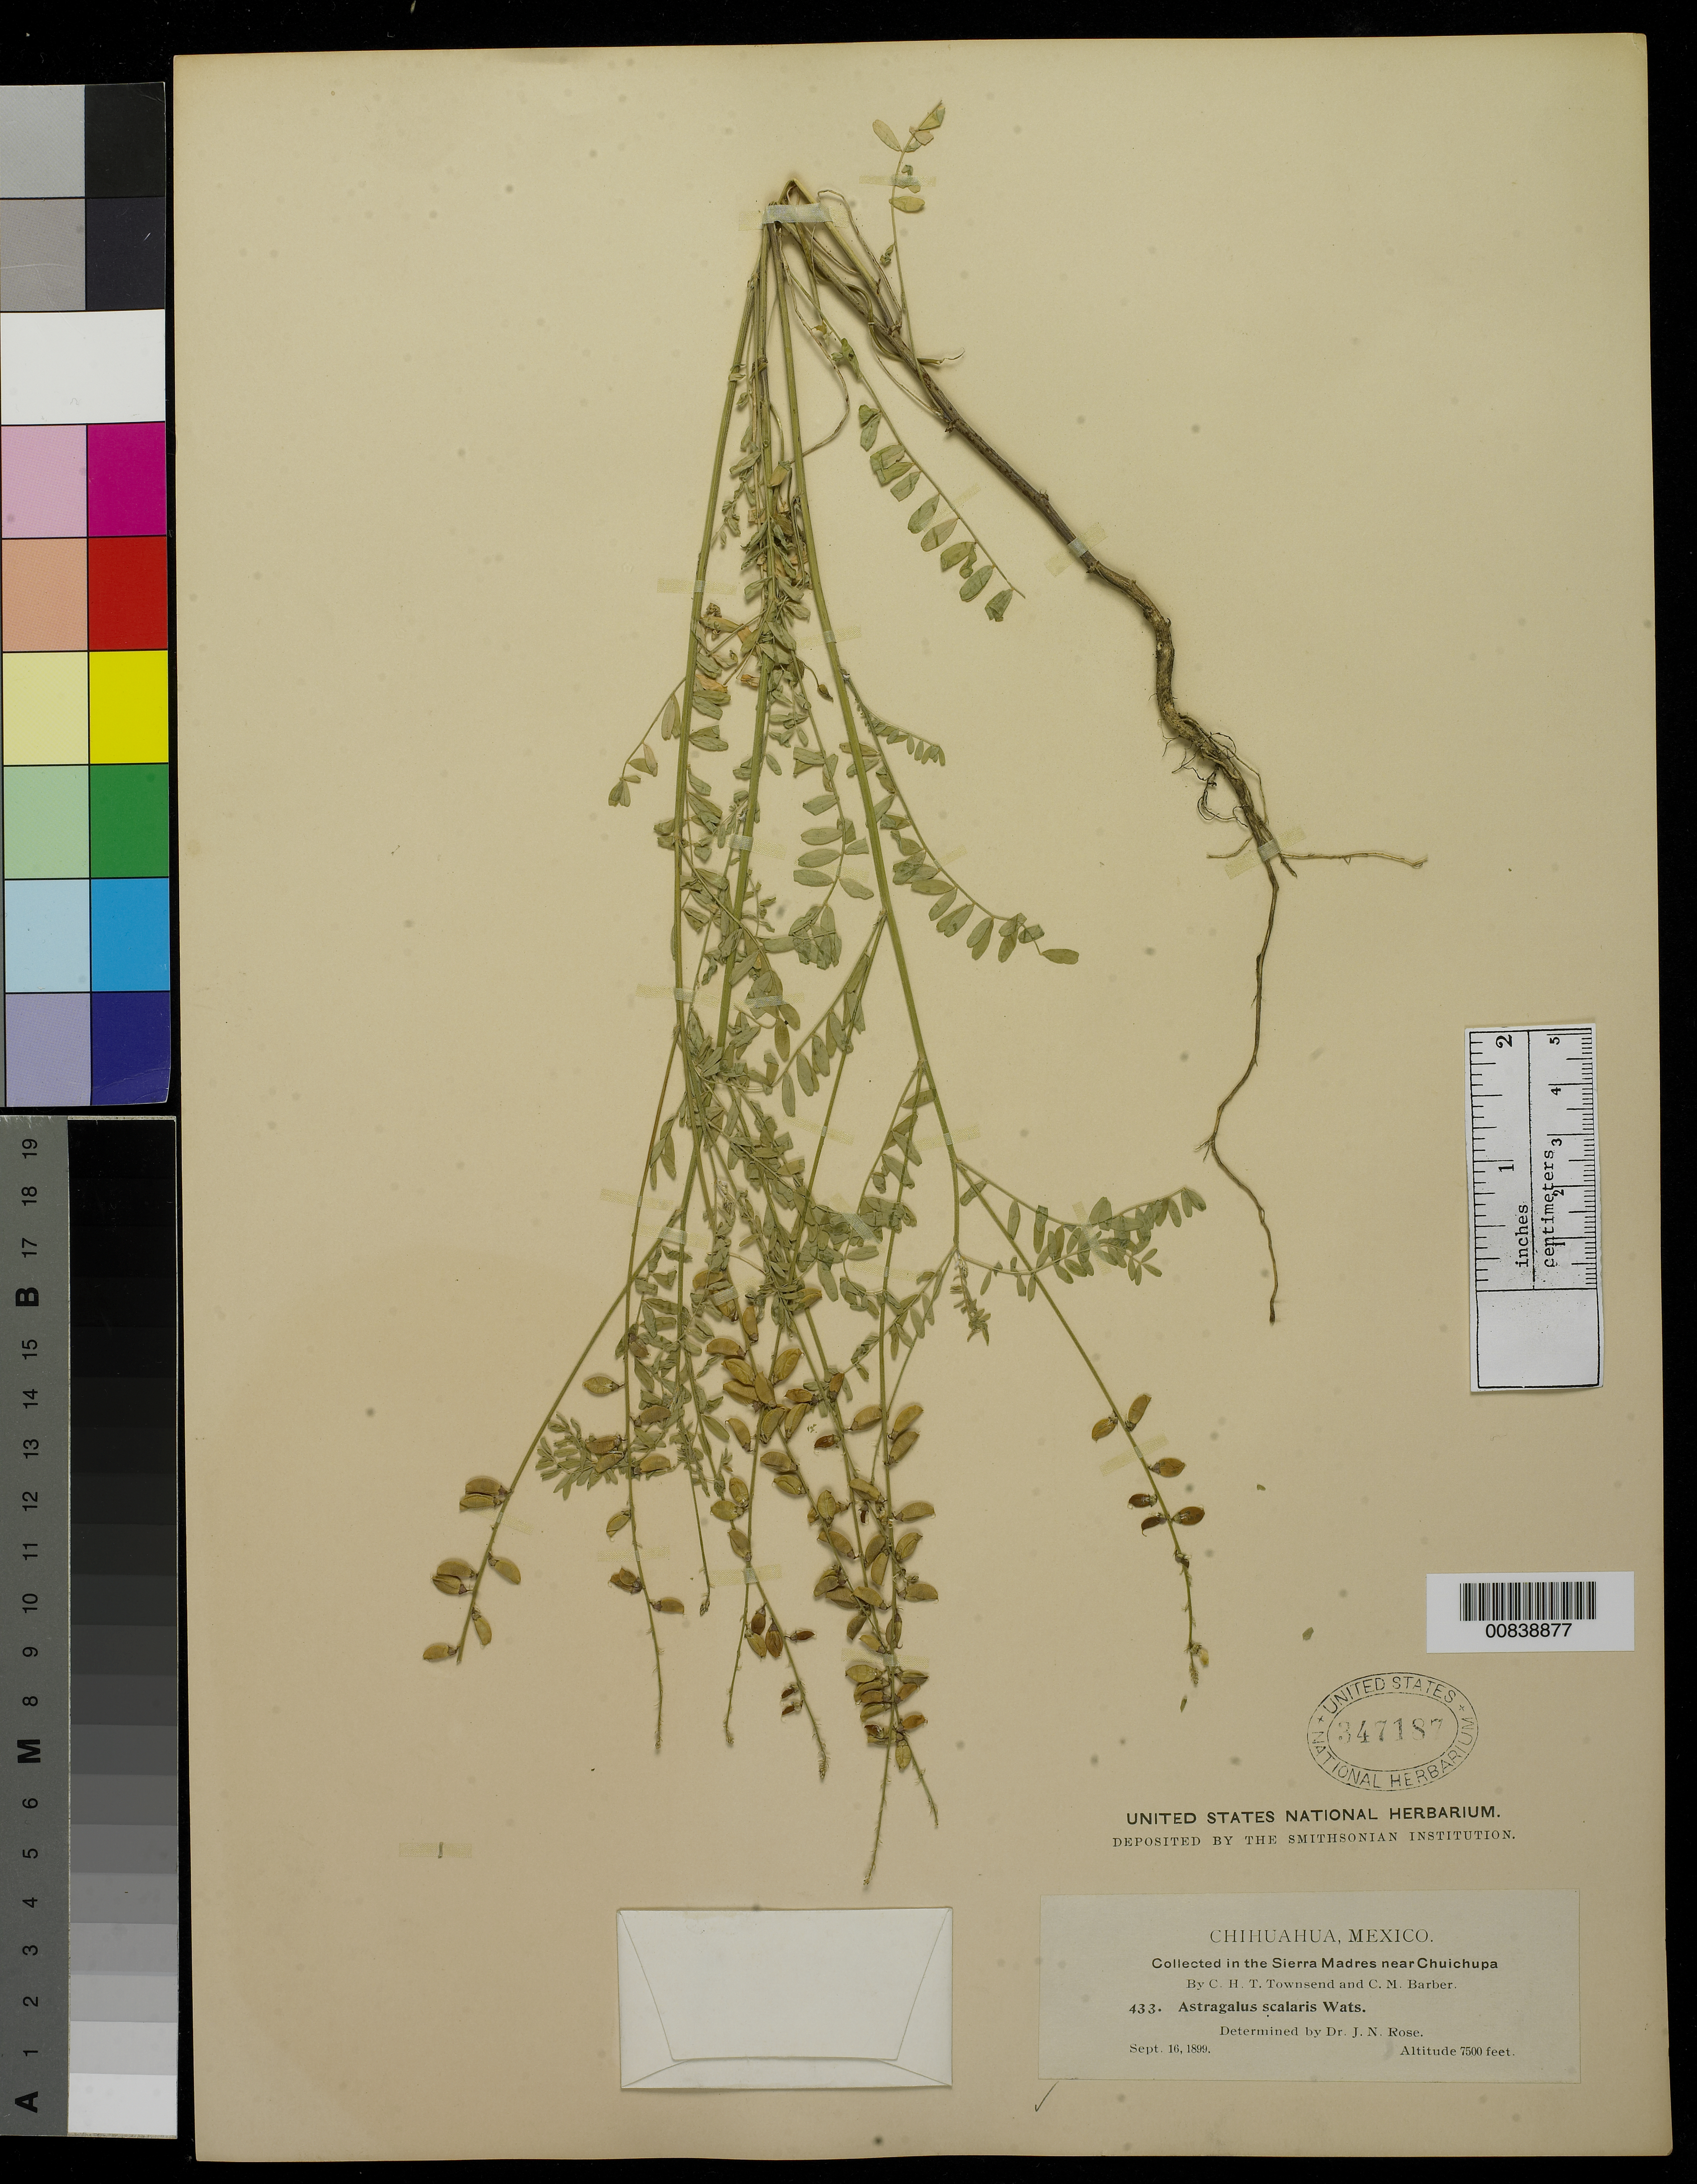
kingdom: Plantae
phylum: Tracheophyta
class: Magnoliopsida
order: Fabales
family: Fabaceae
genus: Astragalus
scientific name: Astragalus scalaris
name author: S. Watson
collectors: C. H. T. Townsend & C. Barber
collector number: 433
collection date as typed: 16 Sep 1899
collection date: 1899-09-16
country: Mexico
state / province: Chihuahua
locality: Sierra Madre near Chuichupa, Chihuahua.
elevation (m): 2286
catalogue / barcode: US 347187